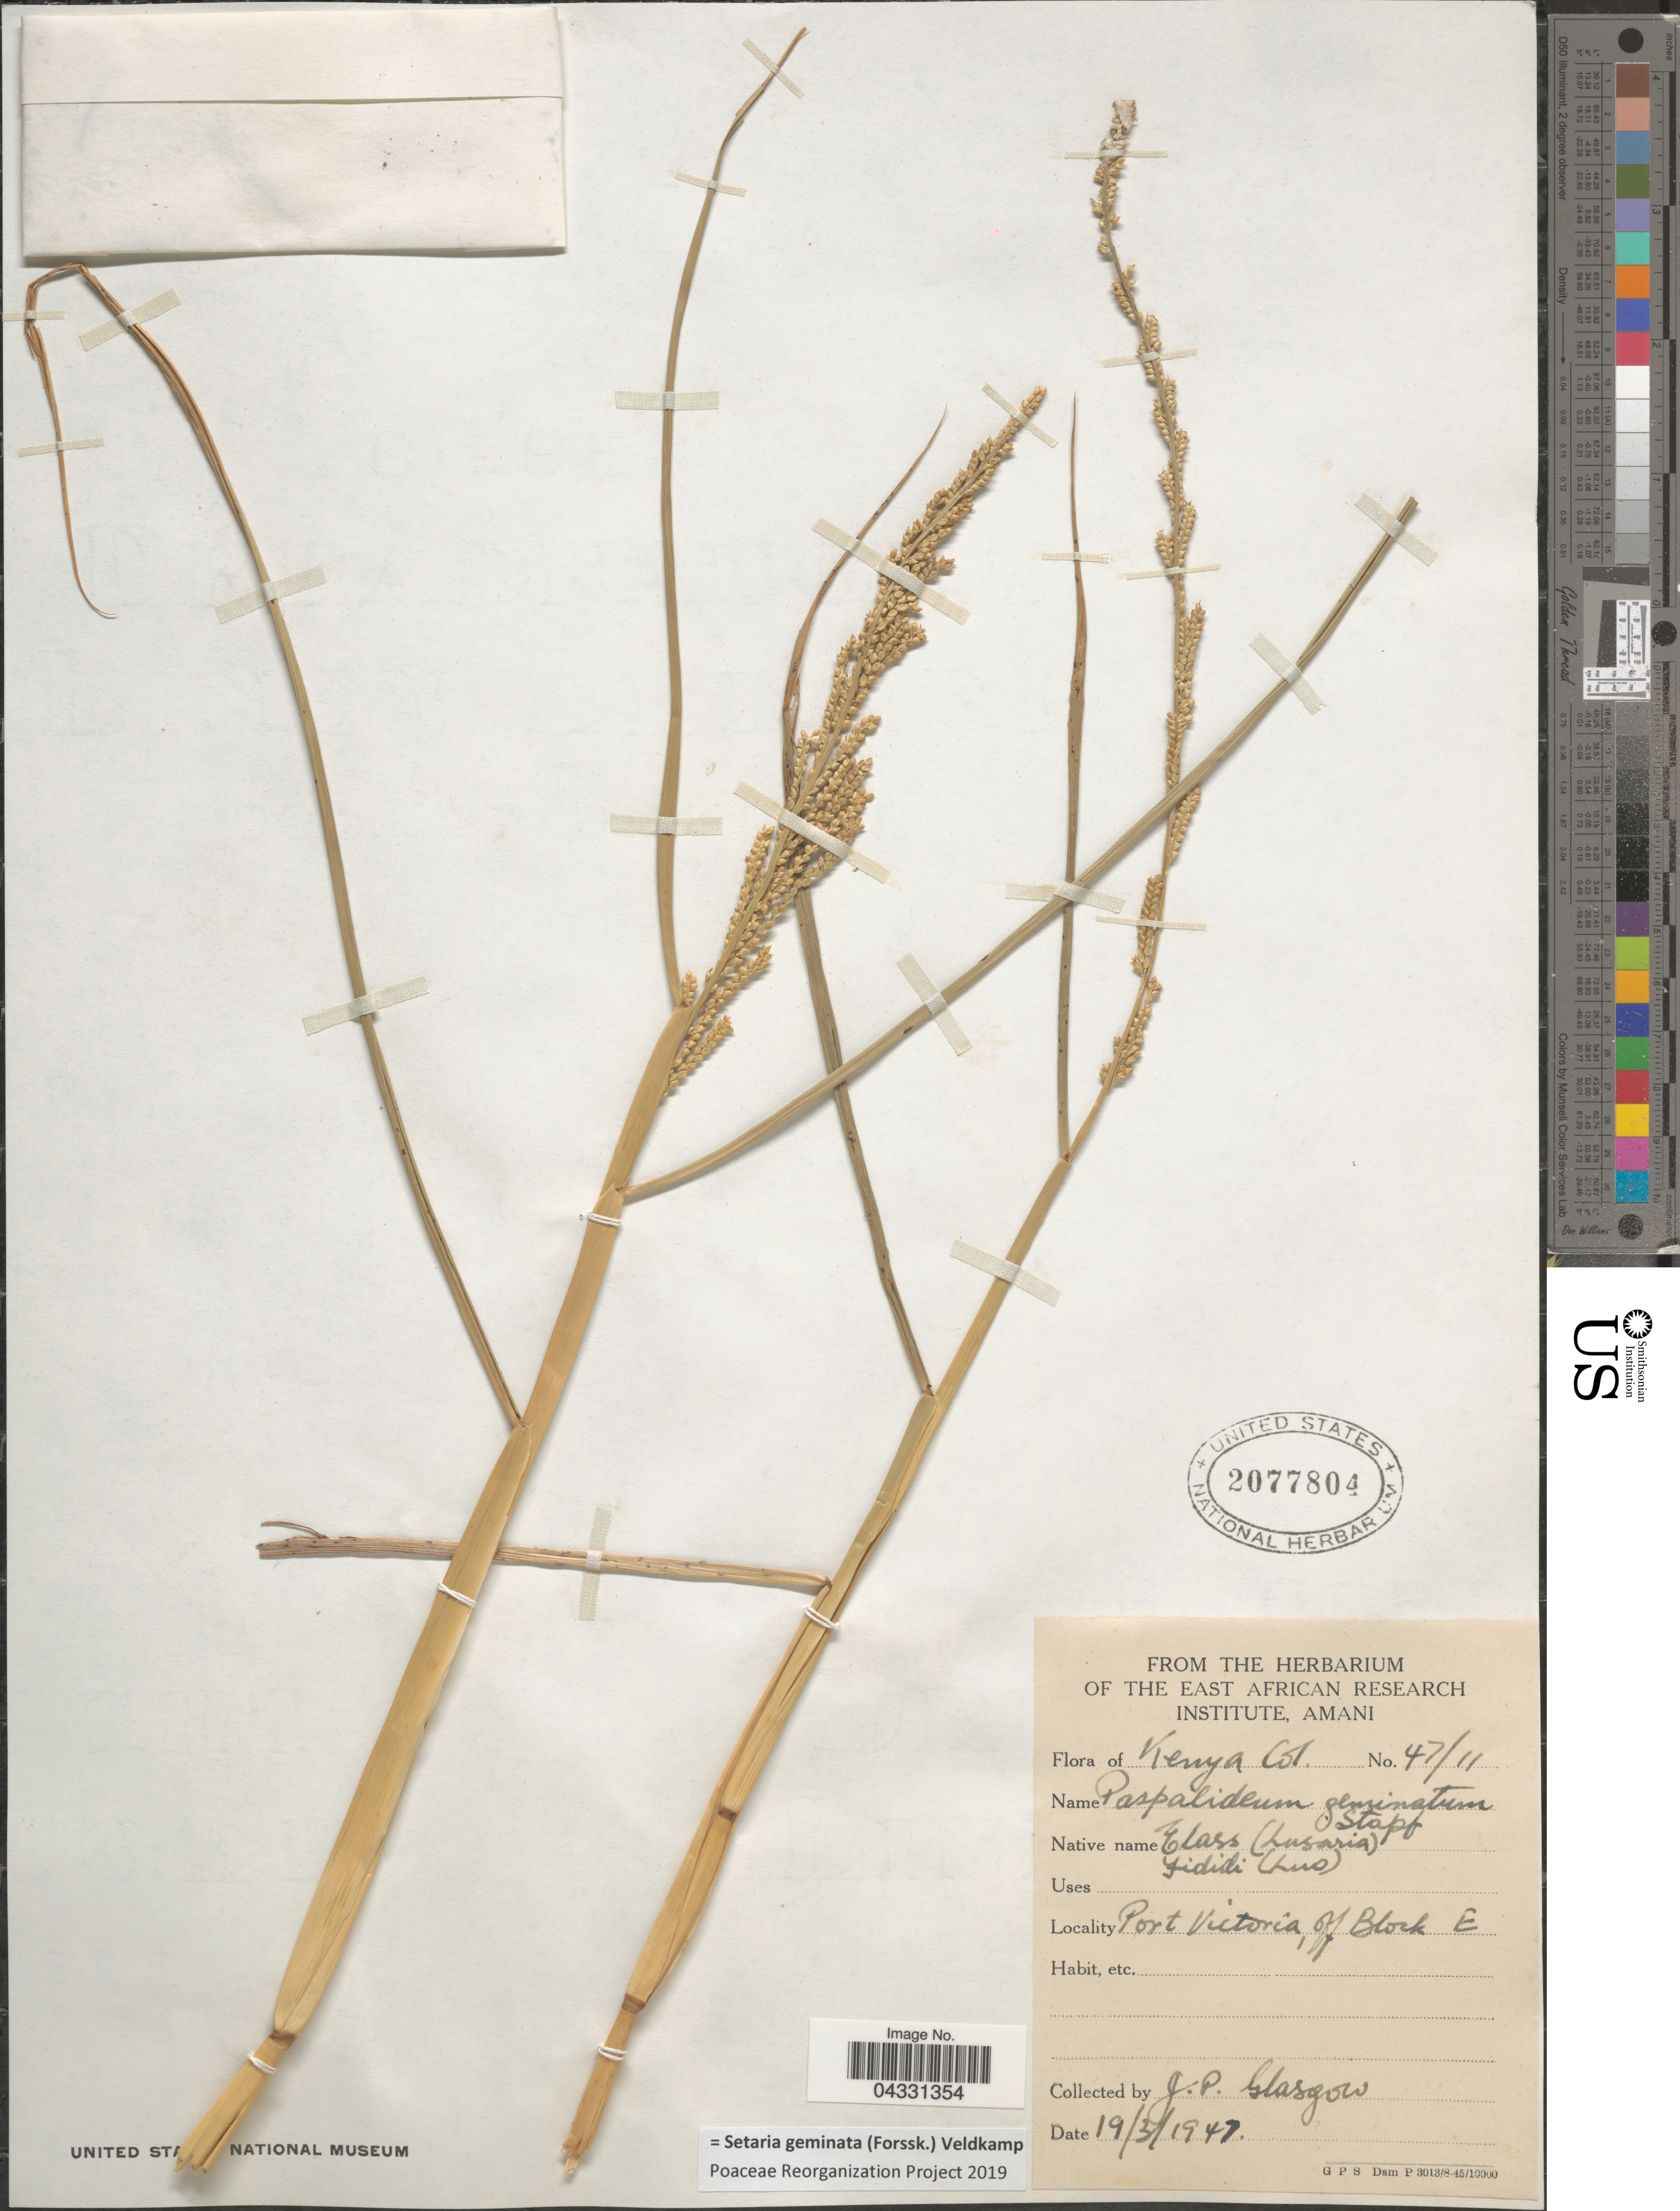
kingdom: Plantae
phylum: Tracheophyta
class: Liliopsida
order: Poales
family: Poaceae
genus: Setaria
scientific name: Setaria geminata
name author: (Forssk.) Veldkamp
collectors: J. Glasgow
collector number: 47/11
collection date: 1947-03-19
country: Kenya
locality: Kenya Col. Port Victoria, off Block E.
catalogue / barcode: US 2077804